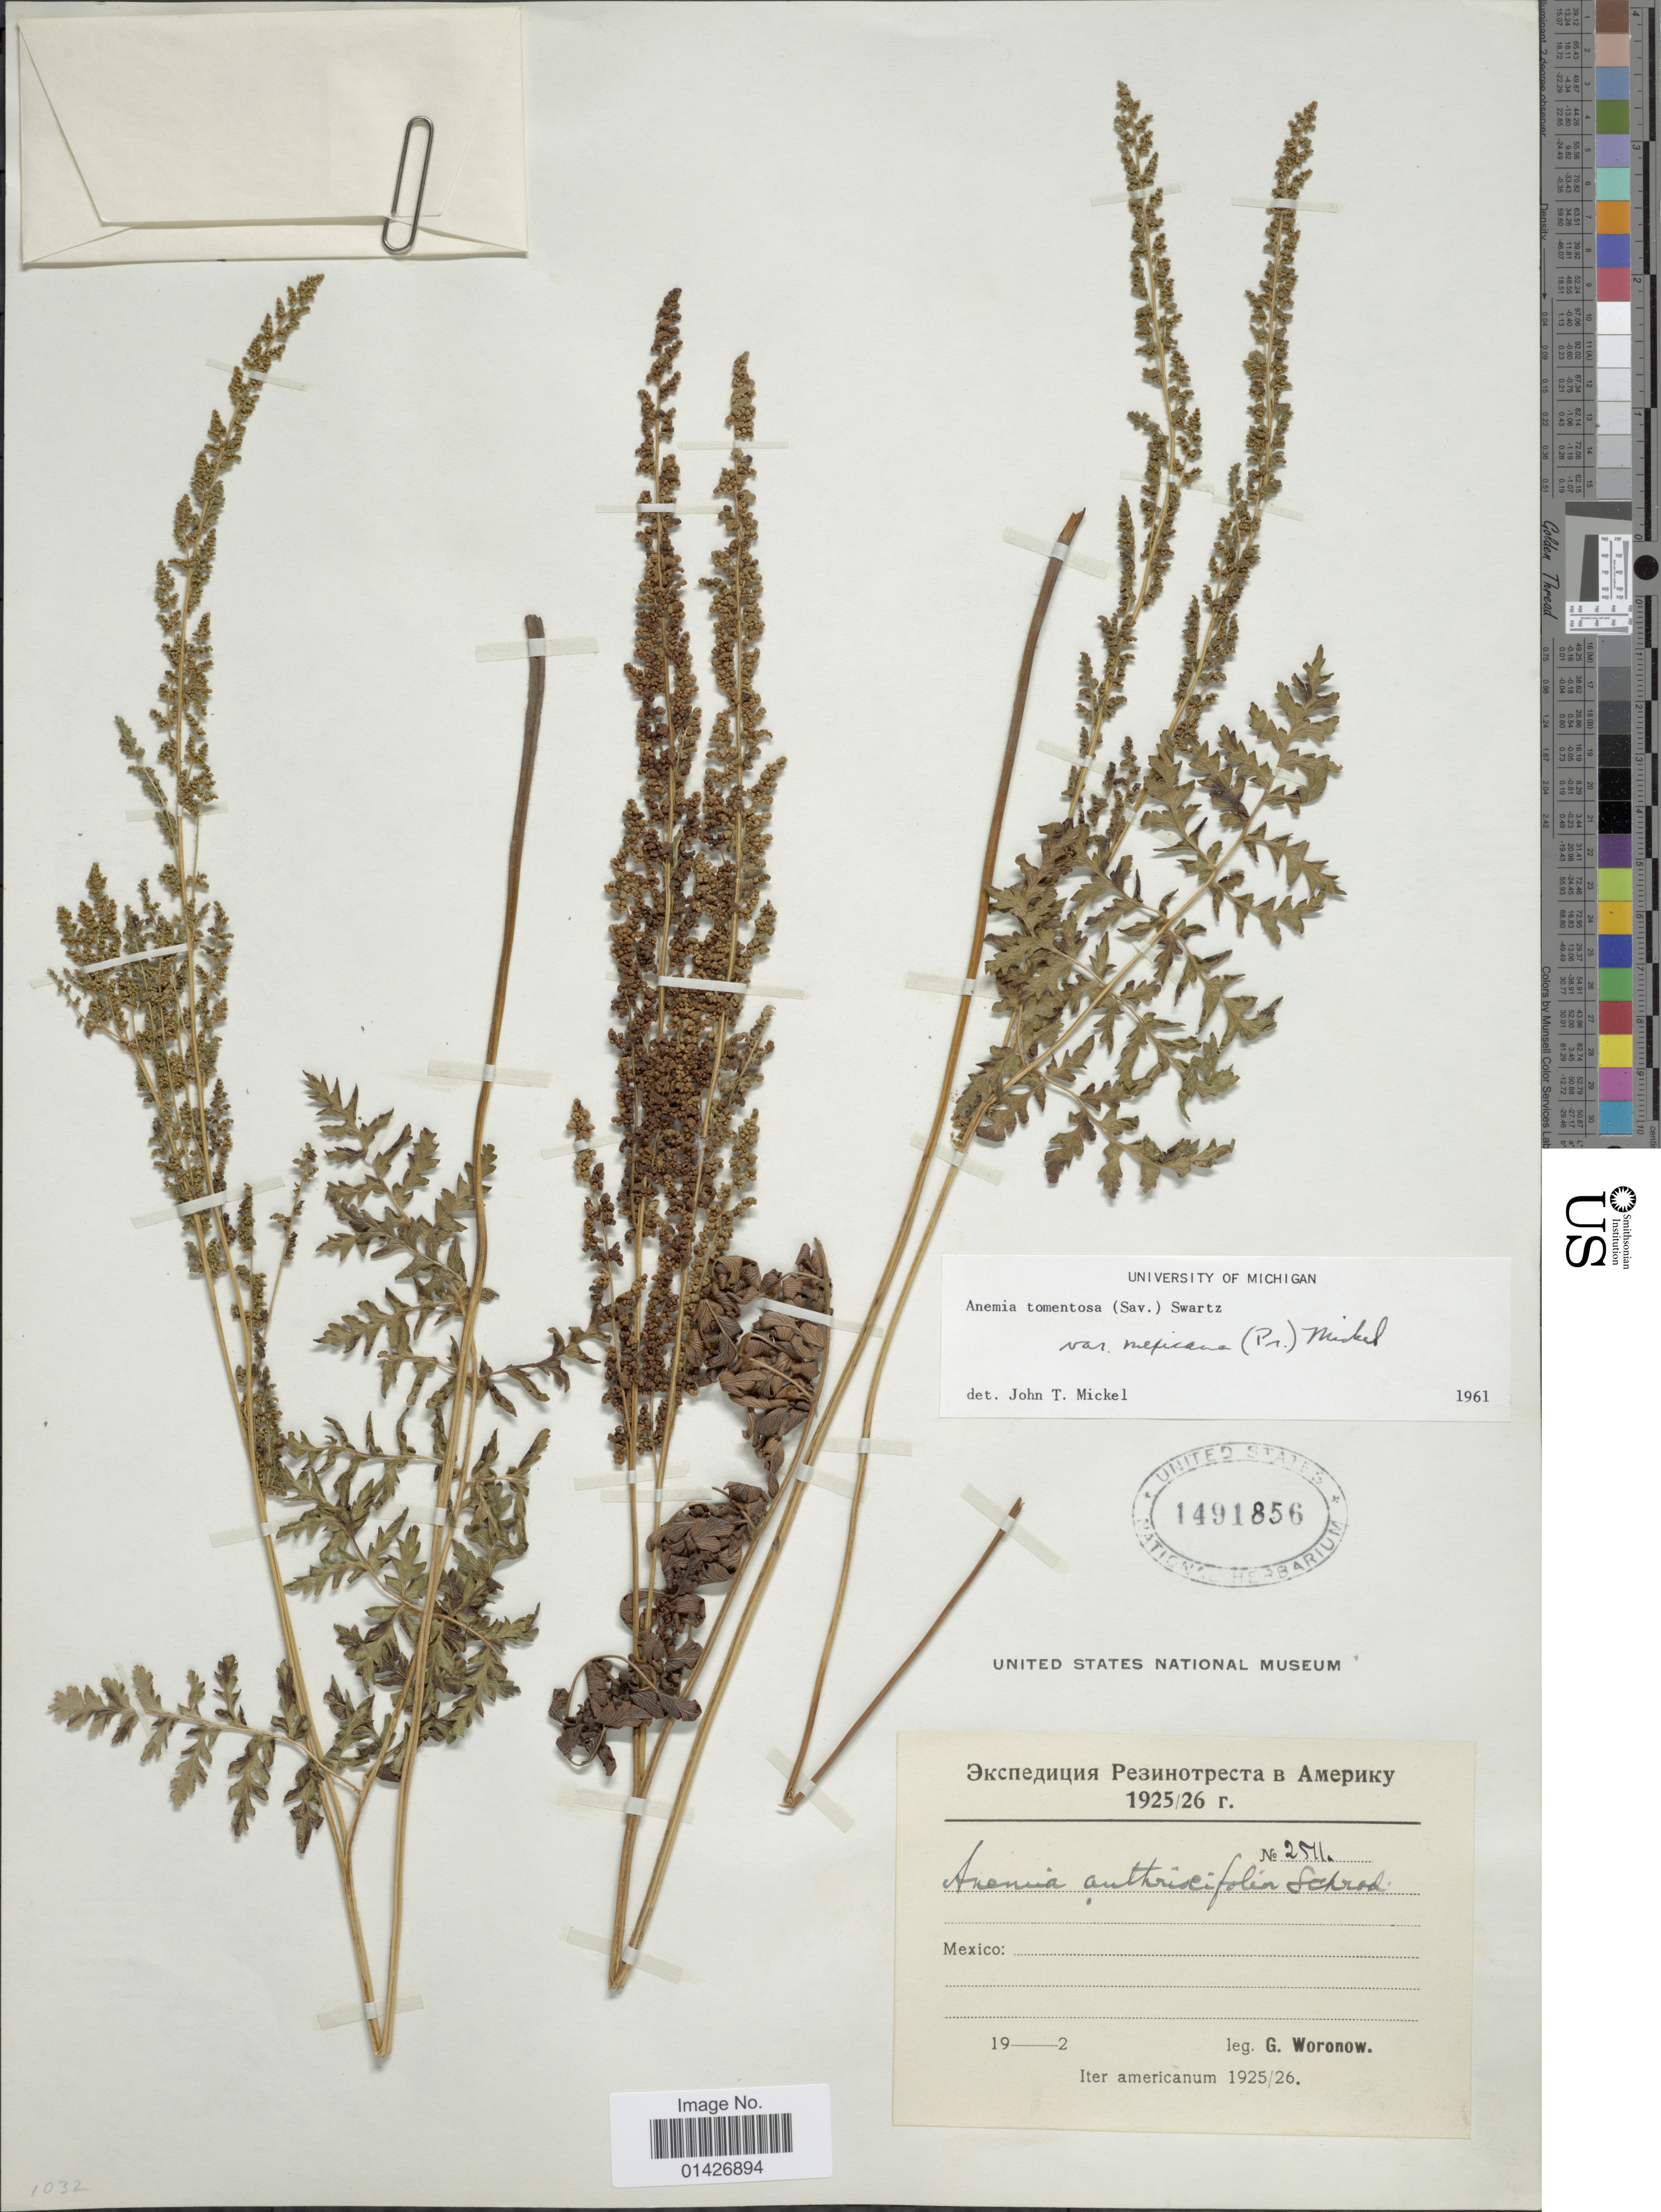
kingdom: Plantae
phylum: Tracheophyta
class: Polypodiopsida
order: Schizaeales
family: Anemiaceae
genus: Anemia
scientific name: Anemia tomentosa var. mexicana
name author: (C. Presl) Mickel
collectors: G. Woronow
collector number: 2511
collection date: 1925/1926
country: Mexico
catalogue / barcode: US 1491856